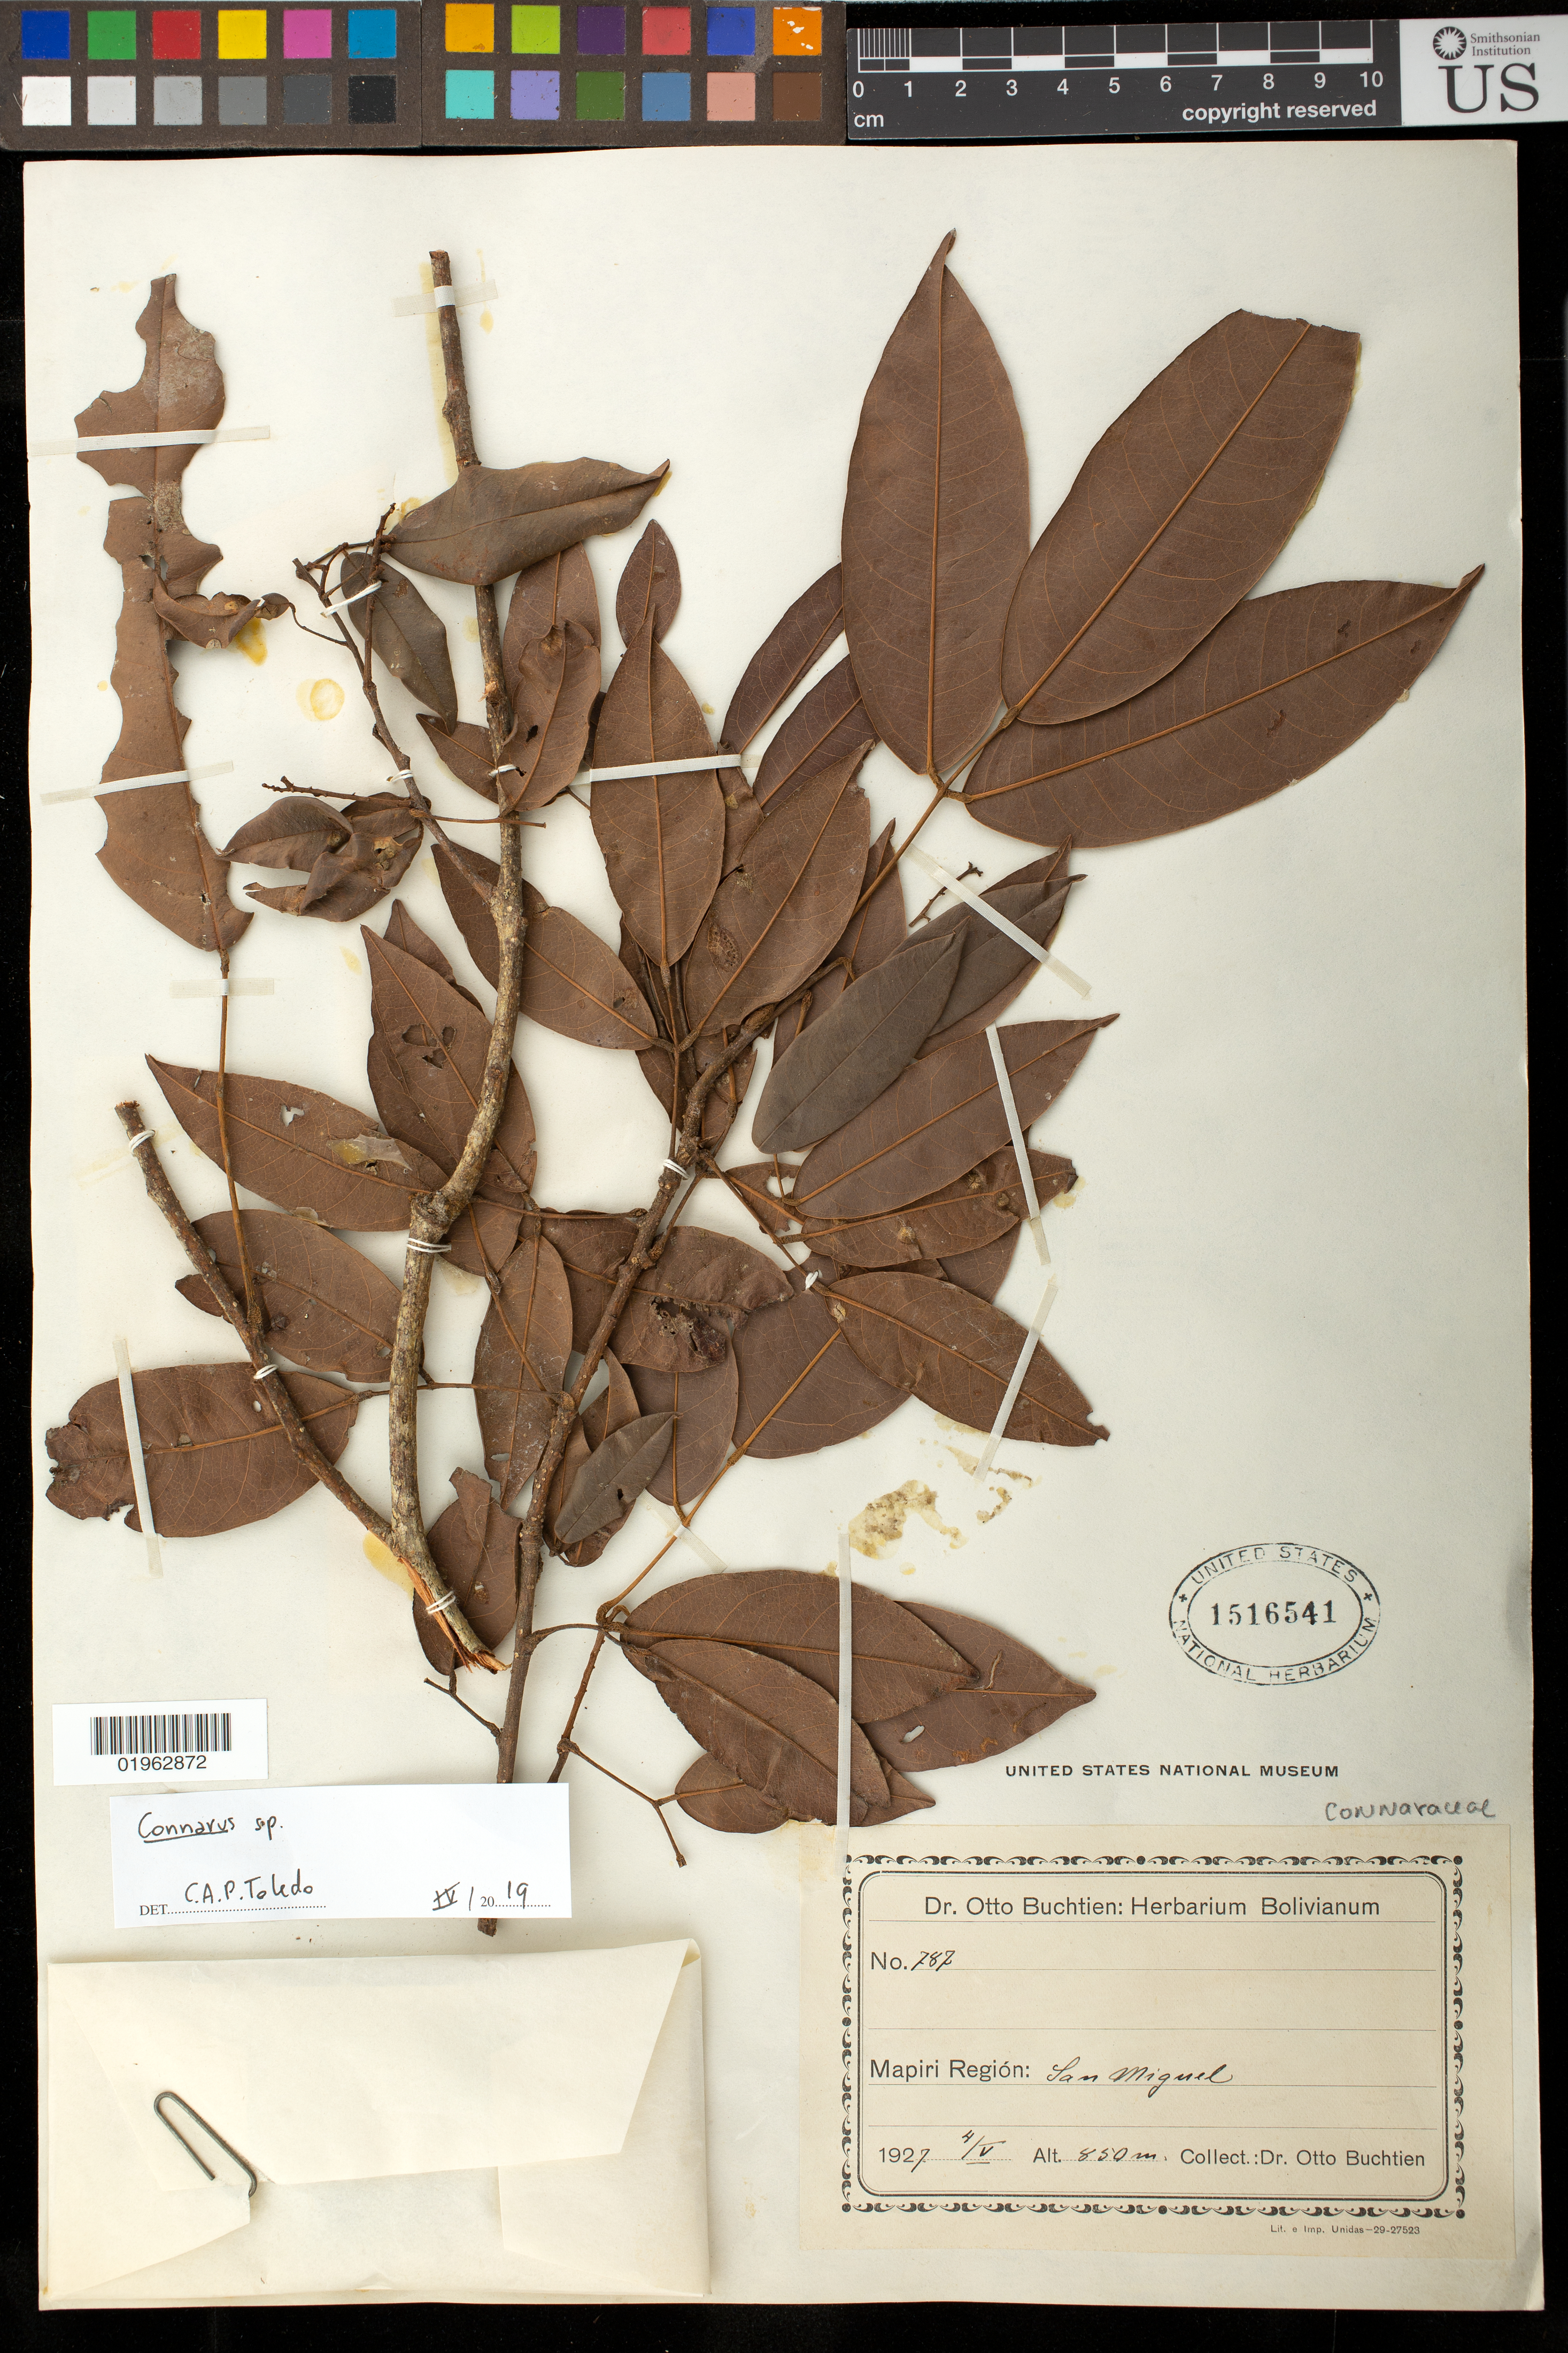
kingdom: Plantae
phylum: Tracheophyta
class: Magnoliopsida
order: Oxalidales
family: Connaraceae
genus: Connarus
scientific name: Connarus sp.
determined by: Toledo, Cassio Augusto Patrocinio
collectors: O. Buchtien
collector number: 787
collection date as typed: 04 May 1927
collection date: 1927-05-04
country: Bolivia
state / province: La Paz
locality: Mapiri region, Sal Miguel.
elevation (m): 850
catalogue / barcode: US 1516541